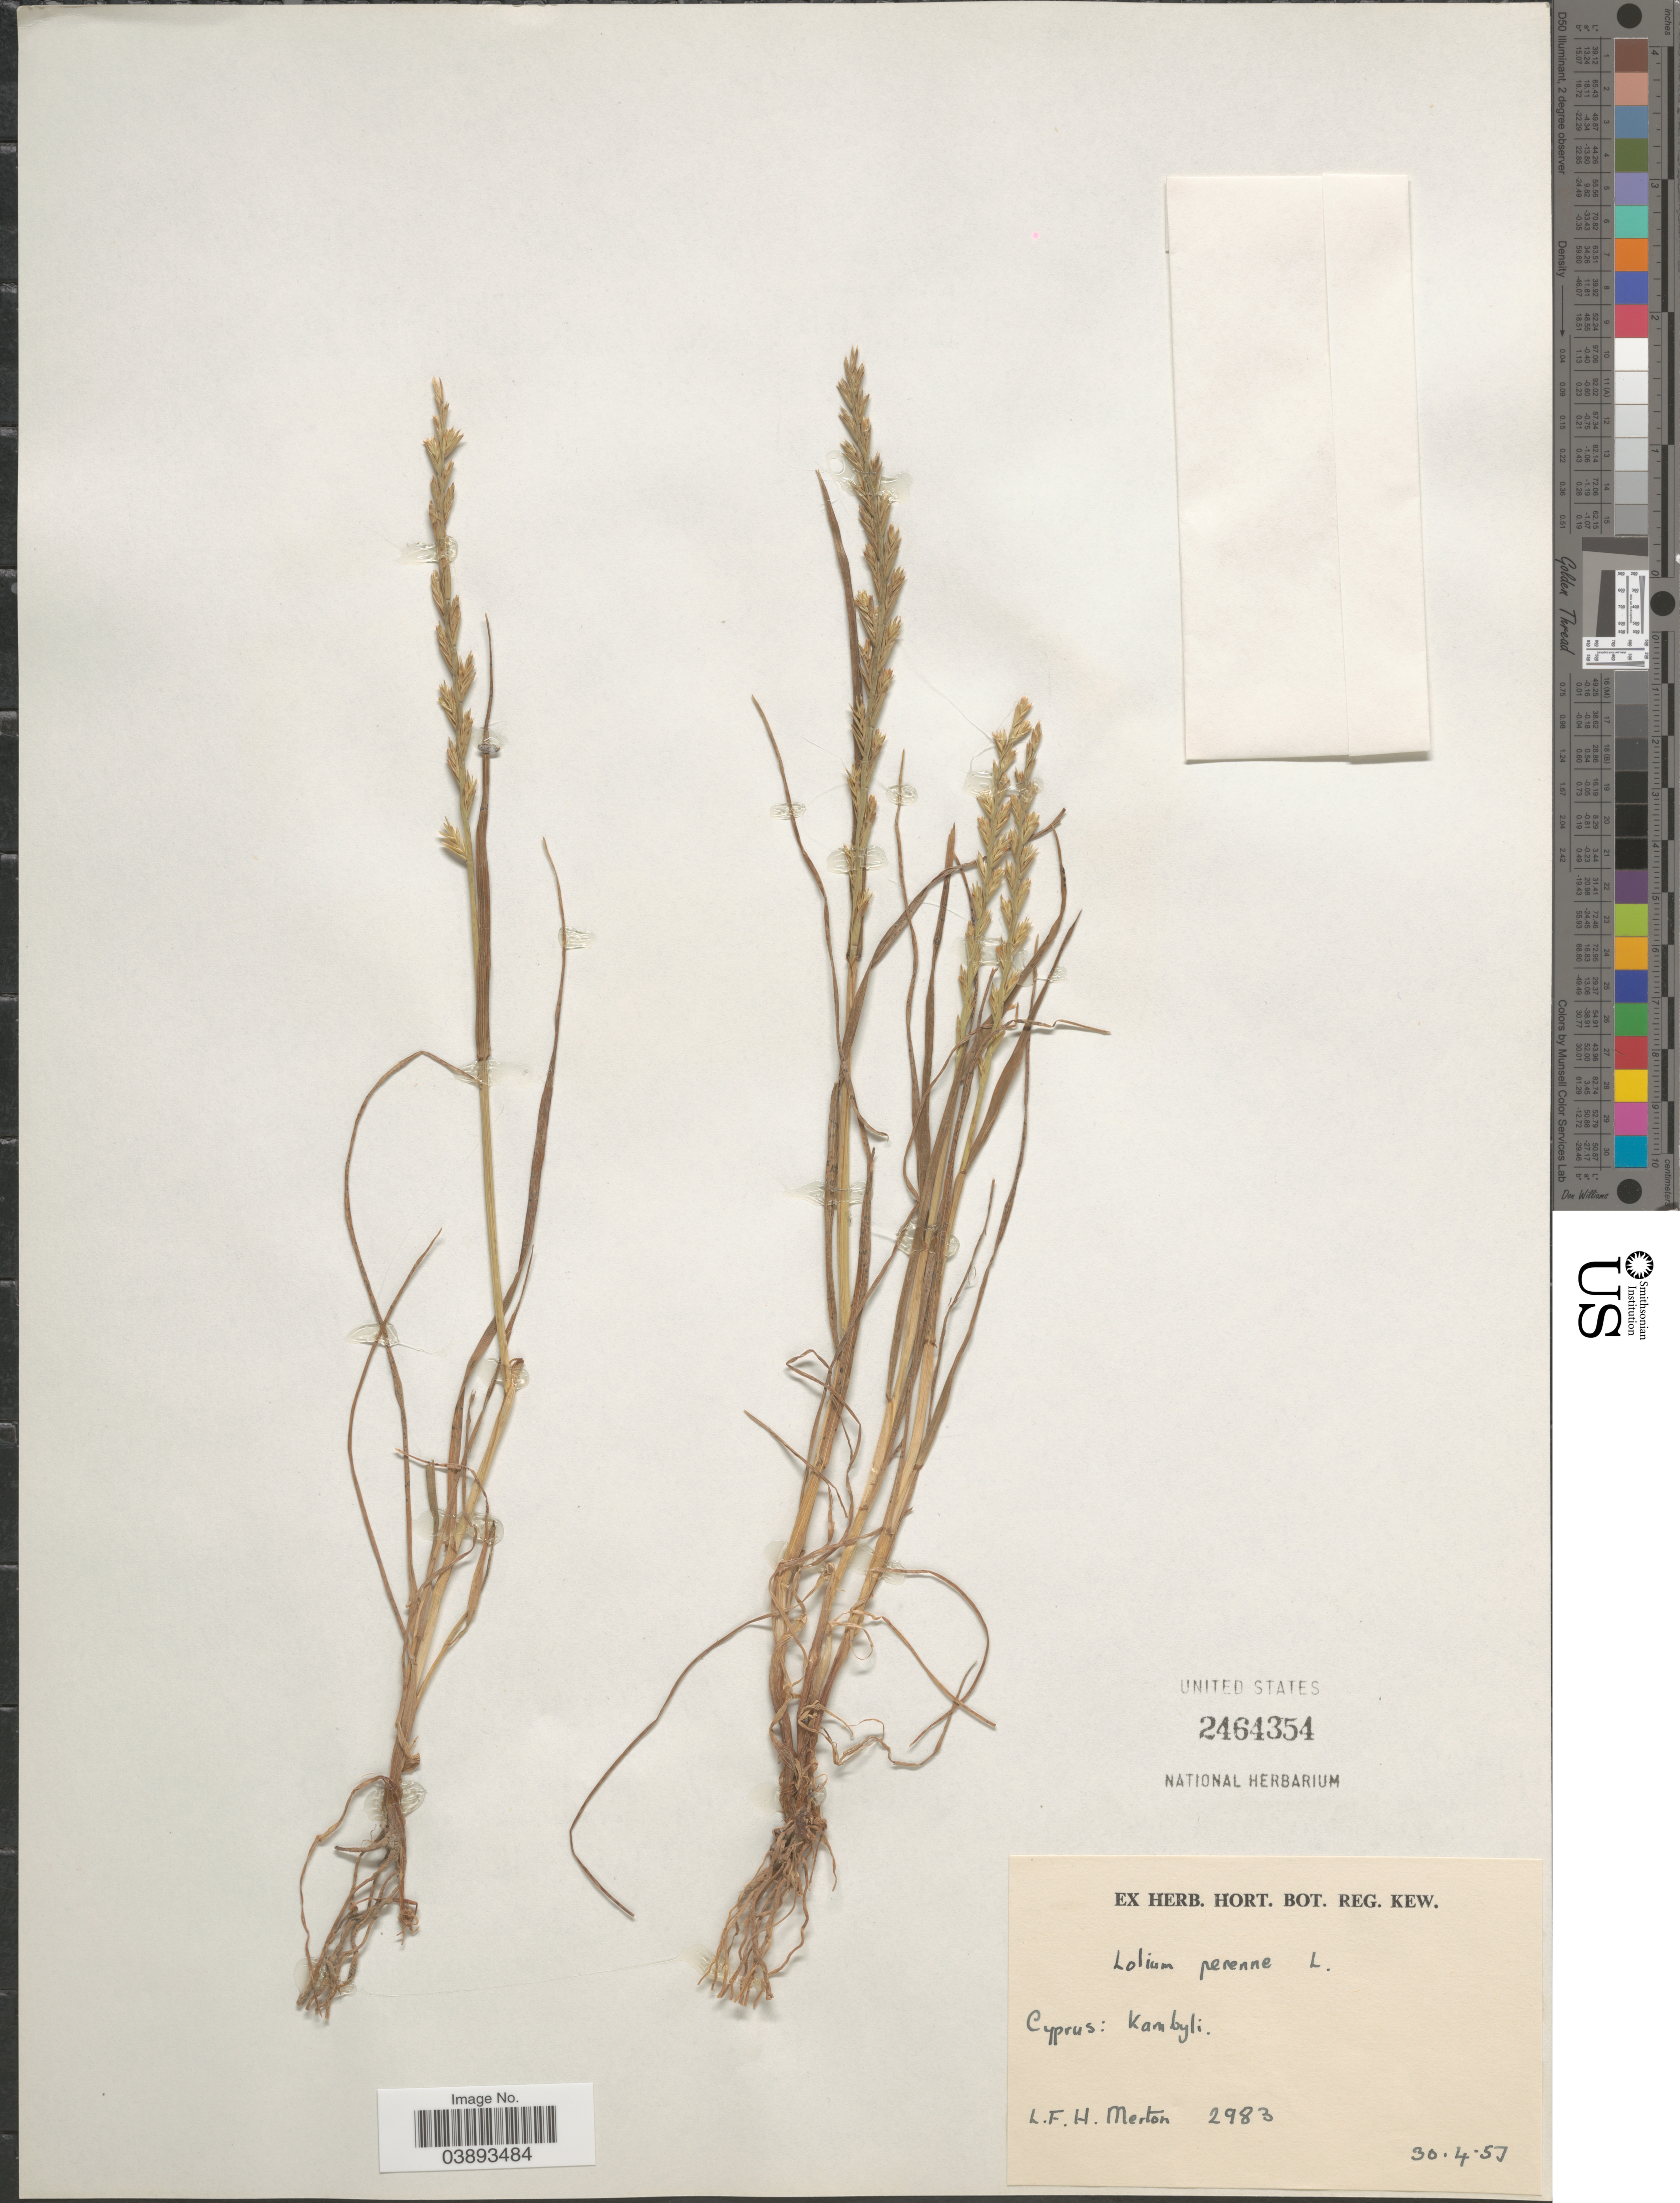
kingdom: Plantae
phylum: Tracheophyta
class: Liliopsida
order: Poales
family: Poaceae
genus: Lolium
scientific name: Lolium perenne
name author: L.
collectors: L. Merton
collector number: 2983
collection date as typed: Transcribed d/m/y: 30/4/53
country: Cyprus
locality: Kambyli.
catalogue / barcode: US 2464354